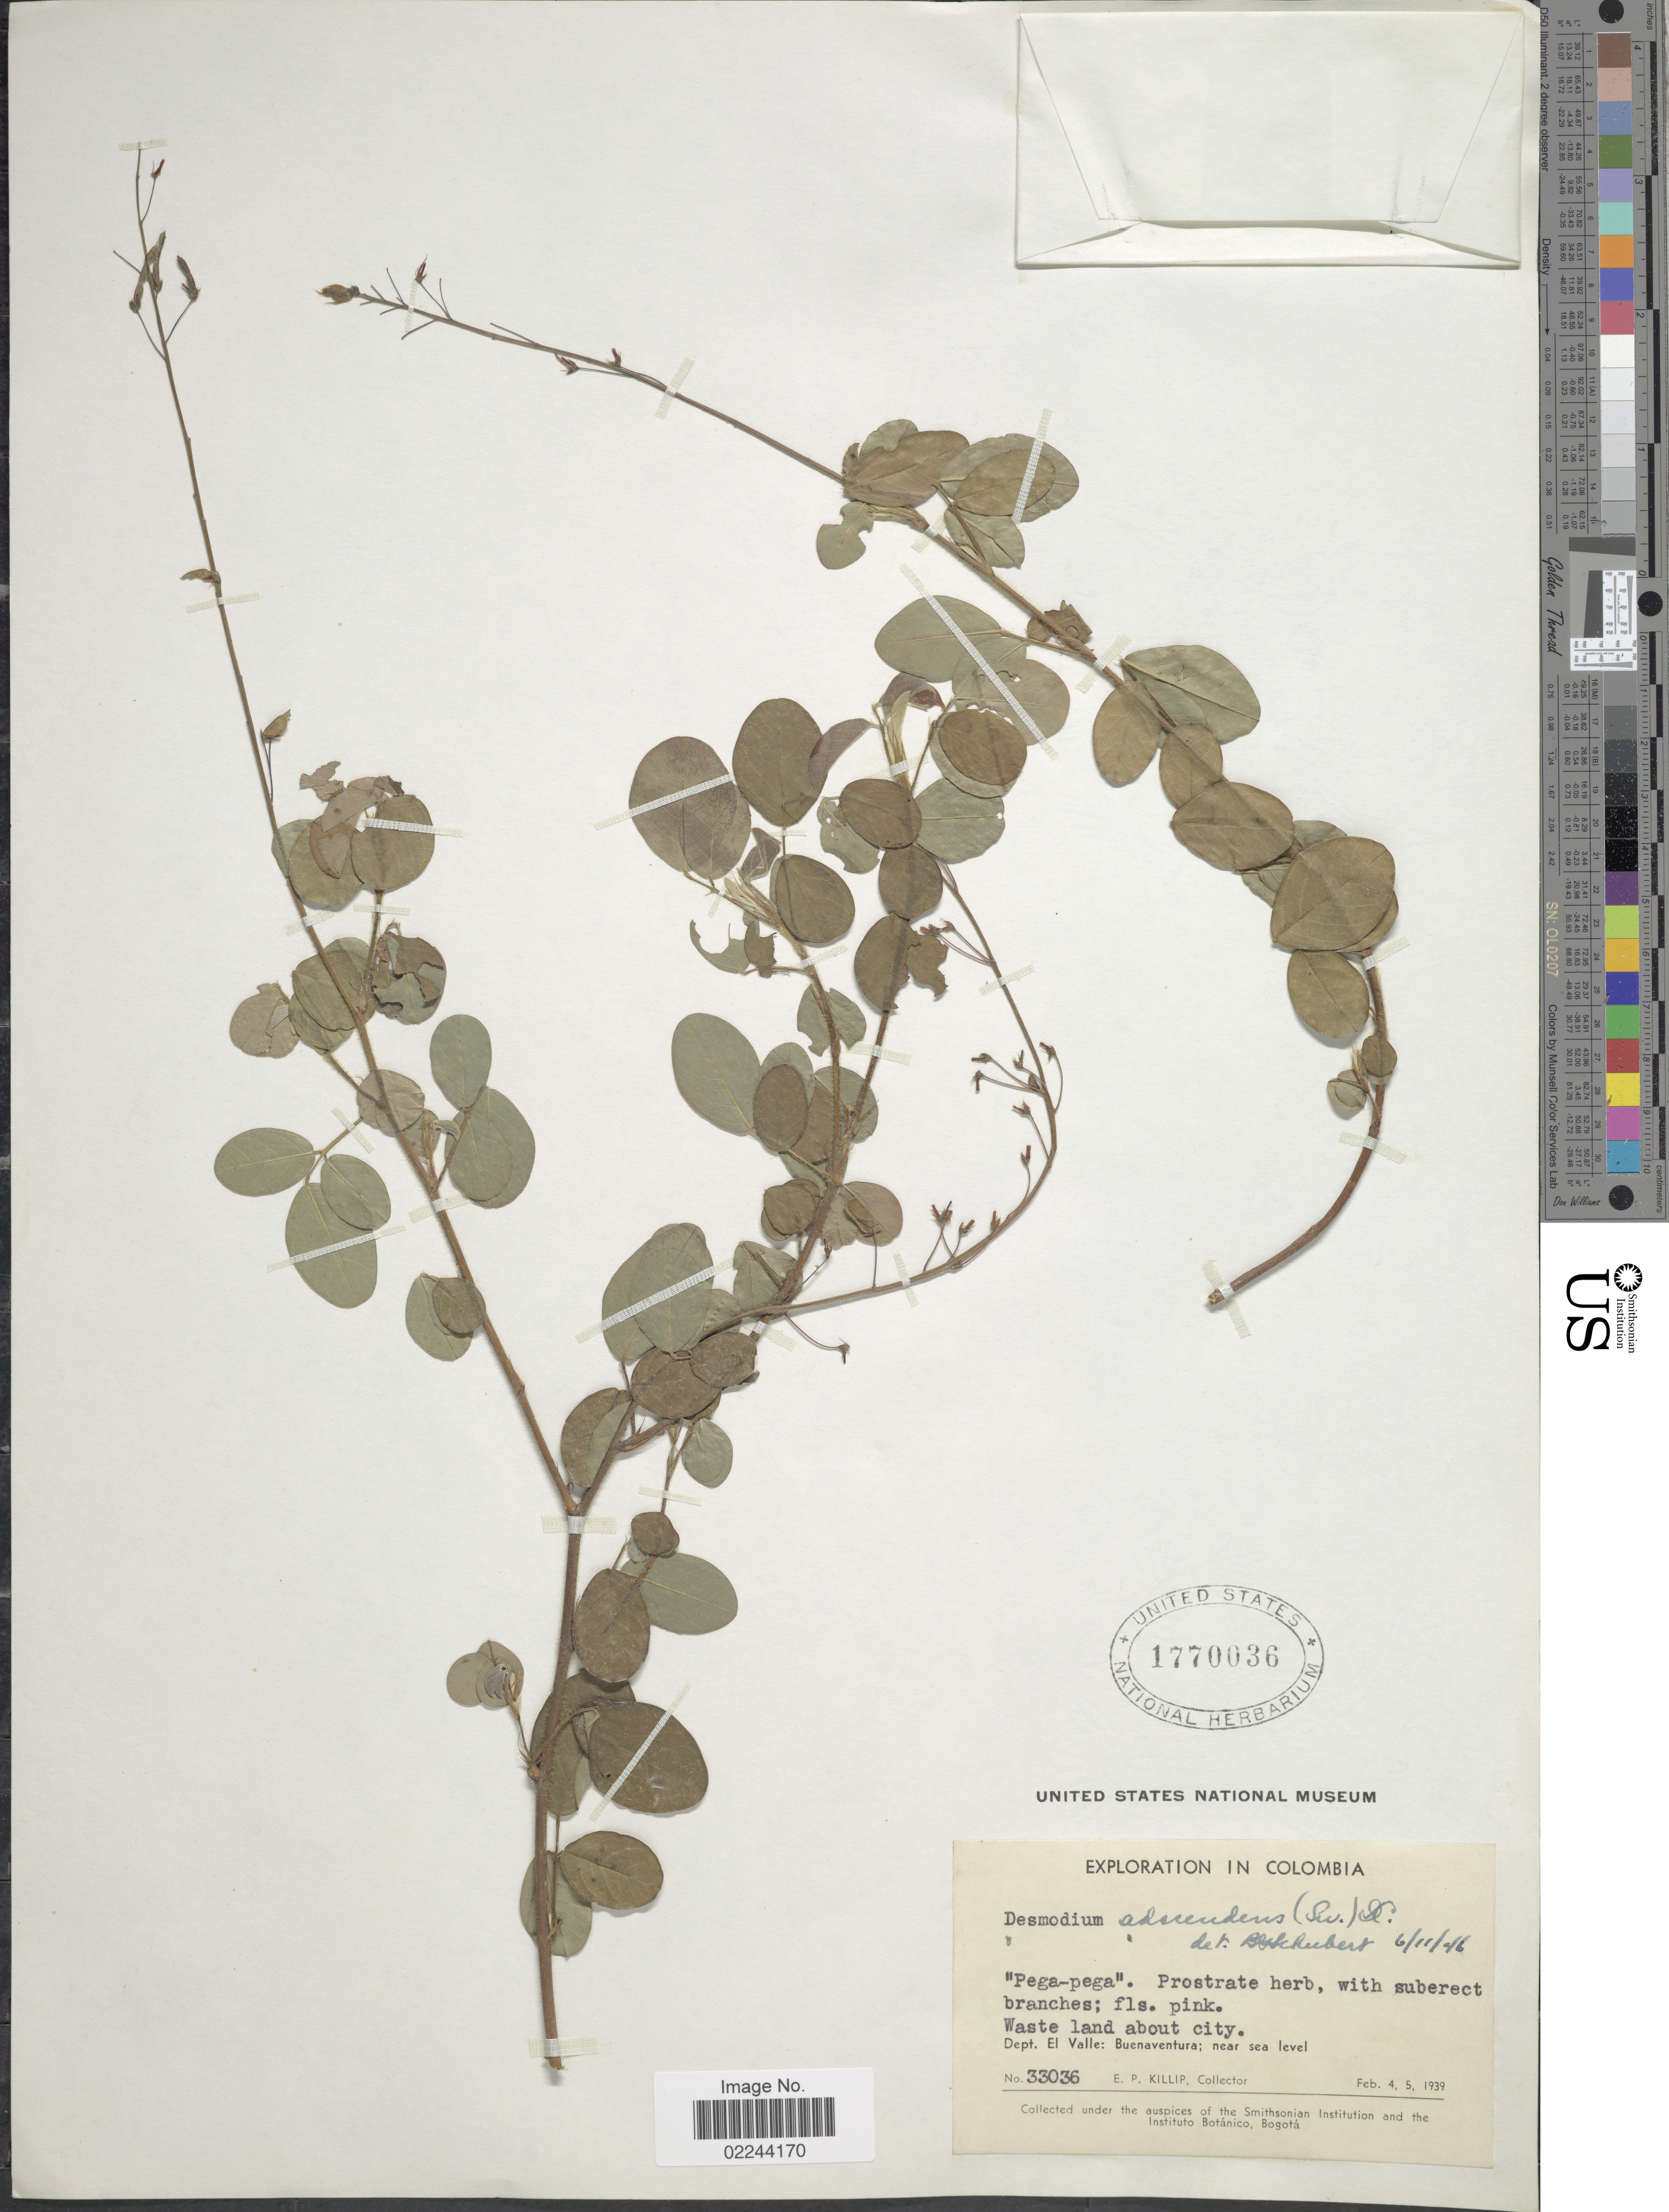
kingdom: Plantae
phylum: Tracheophyta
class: Magnoliopsida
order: Fabales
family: Fabaceae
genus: Grona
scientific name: Grona adscendens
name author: (Sw.) H. Ohashi & K. Ohashi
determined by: Strong, Mark T., (BOT), Smithsonian Institution - National Museum of Natural History (UNITED STATES)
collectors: E. P. Killip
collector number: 33036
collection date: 1939-02-04/1939-02-05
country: Colombia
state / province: Valle del Cauca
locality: Waste land about city, Dept. El Valle: Buenaventura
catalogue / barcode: US 1770036